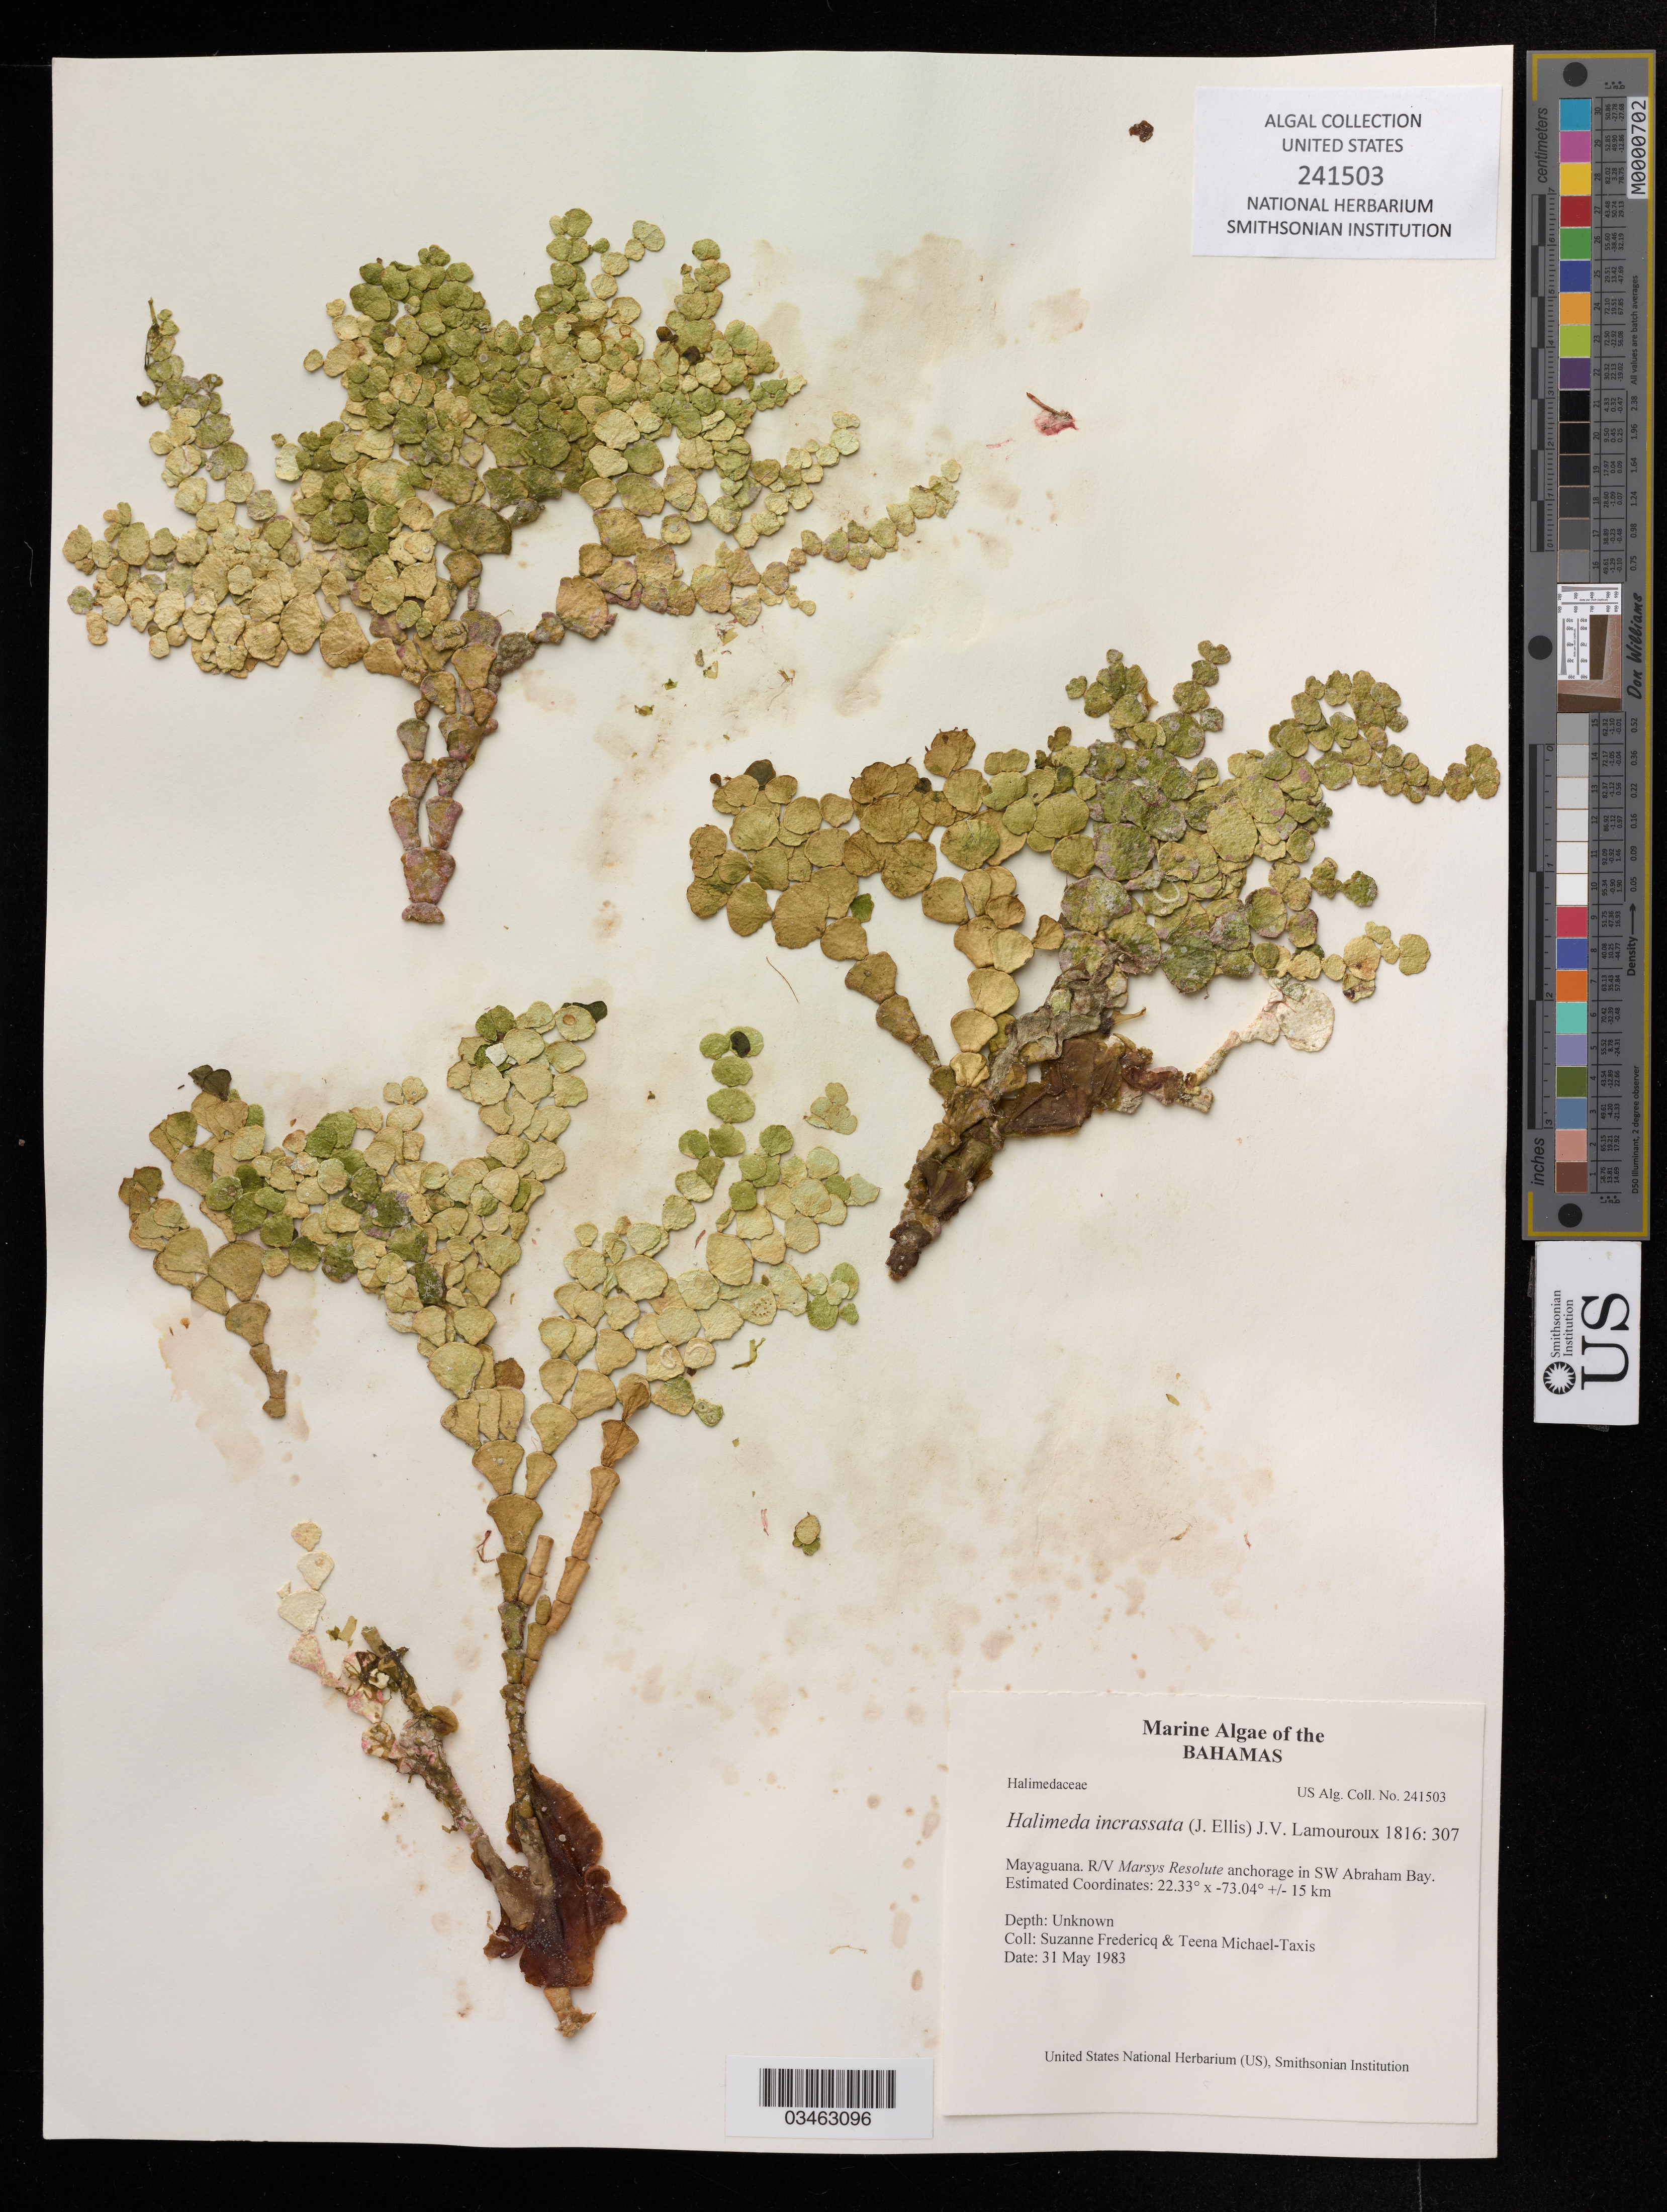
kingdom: Plantae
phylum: Chlorophyta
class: Ulvophyceae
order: Bryopsidales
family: Halimedaceae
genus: Halimeda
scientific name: Halimeda incrassata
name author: (J. Ellis) J.V.Lamouroux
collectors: S. Fredericq & T. Michael-Taxis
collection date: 1983-05-31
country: Bahamas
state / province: Mayaguana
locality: R/V Marsys Resolute anchorage in SW Abraham Bay.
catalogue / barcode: US 241503